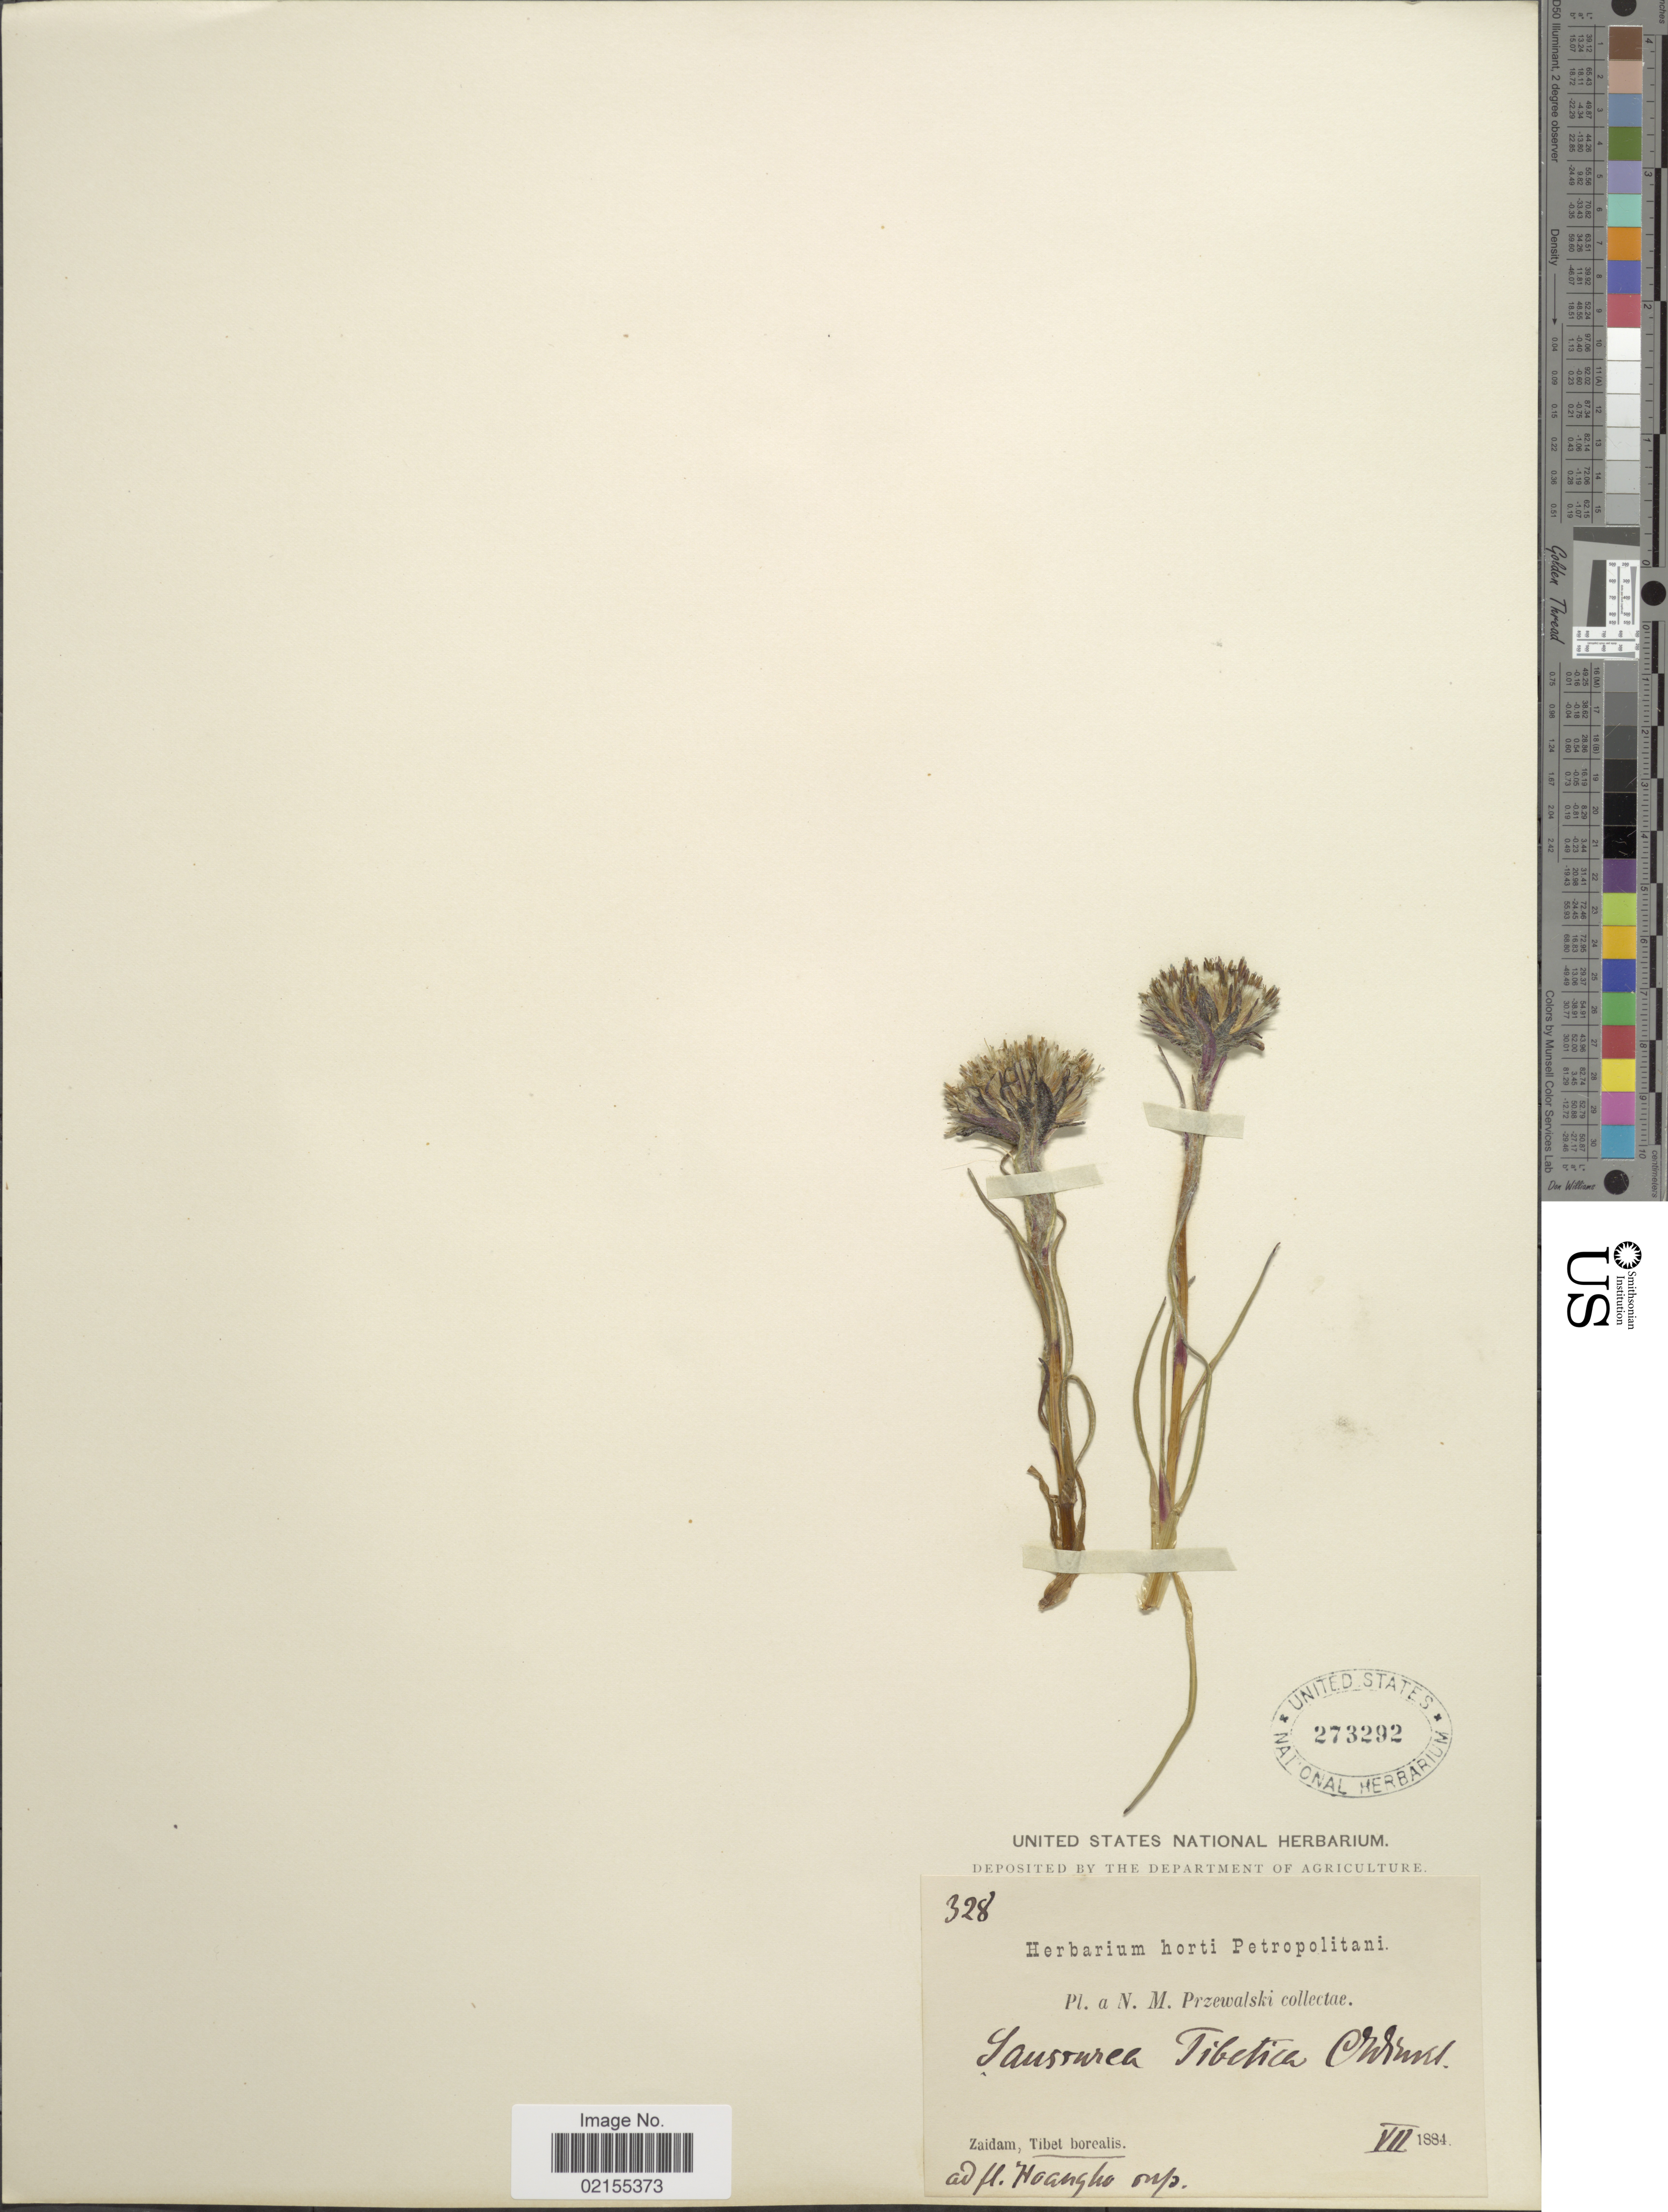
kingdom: Plantae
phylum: Tracheophyta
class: Magnoliopsida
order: Asterales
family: Asteraceae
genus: Saussurea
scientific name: Saussurea tibetica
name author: C. Winkl.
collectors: N. Przewalski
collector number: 328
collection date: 1884-07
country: China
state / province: Xizang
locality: Zaidam, Tibet borealis, ad. fl. Hoangho [interpreted]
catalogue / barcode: US 273292